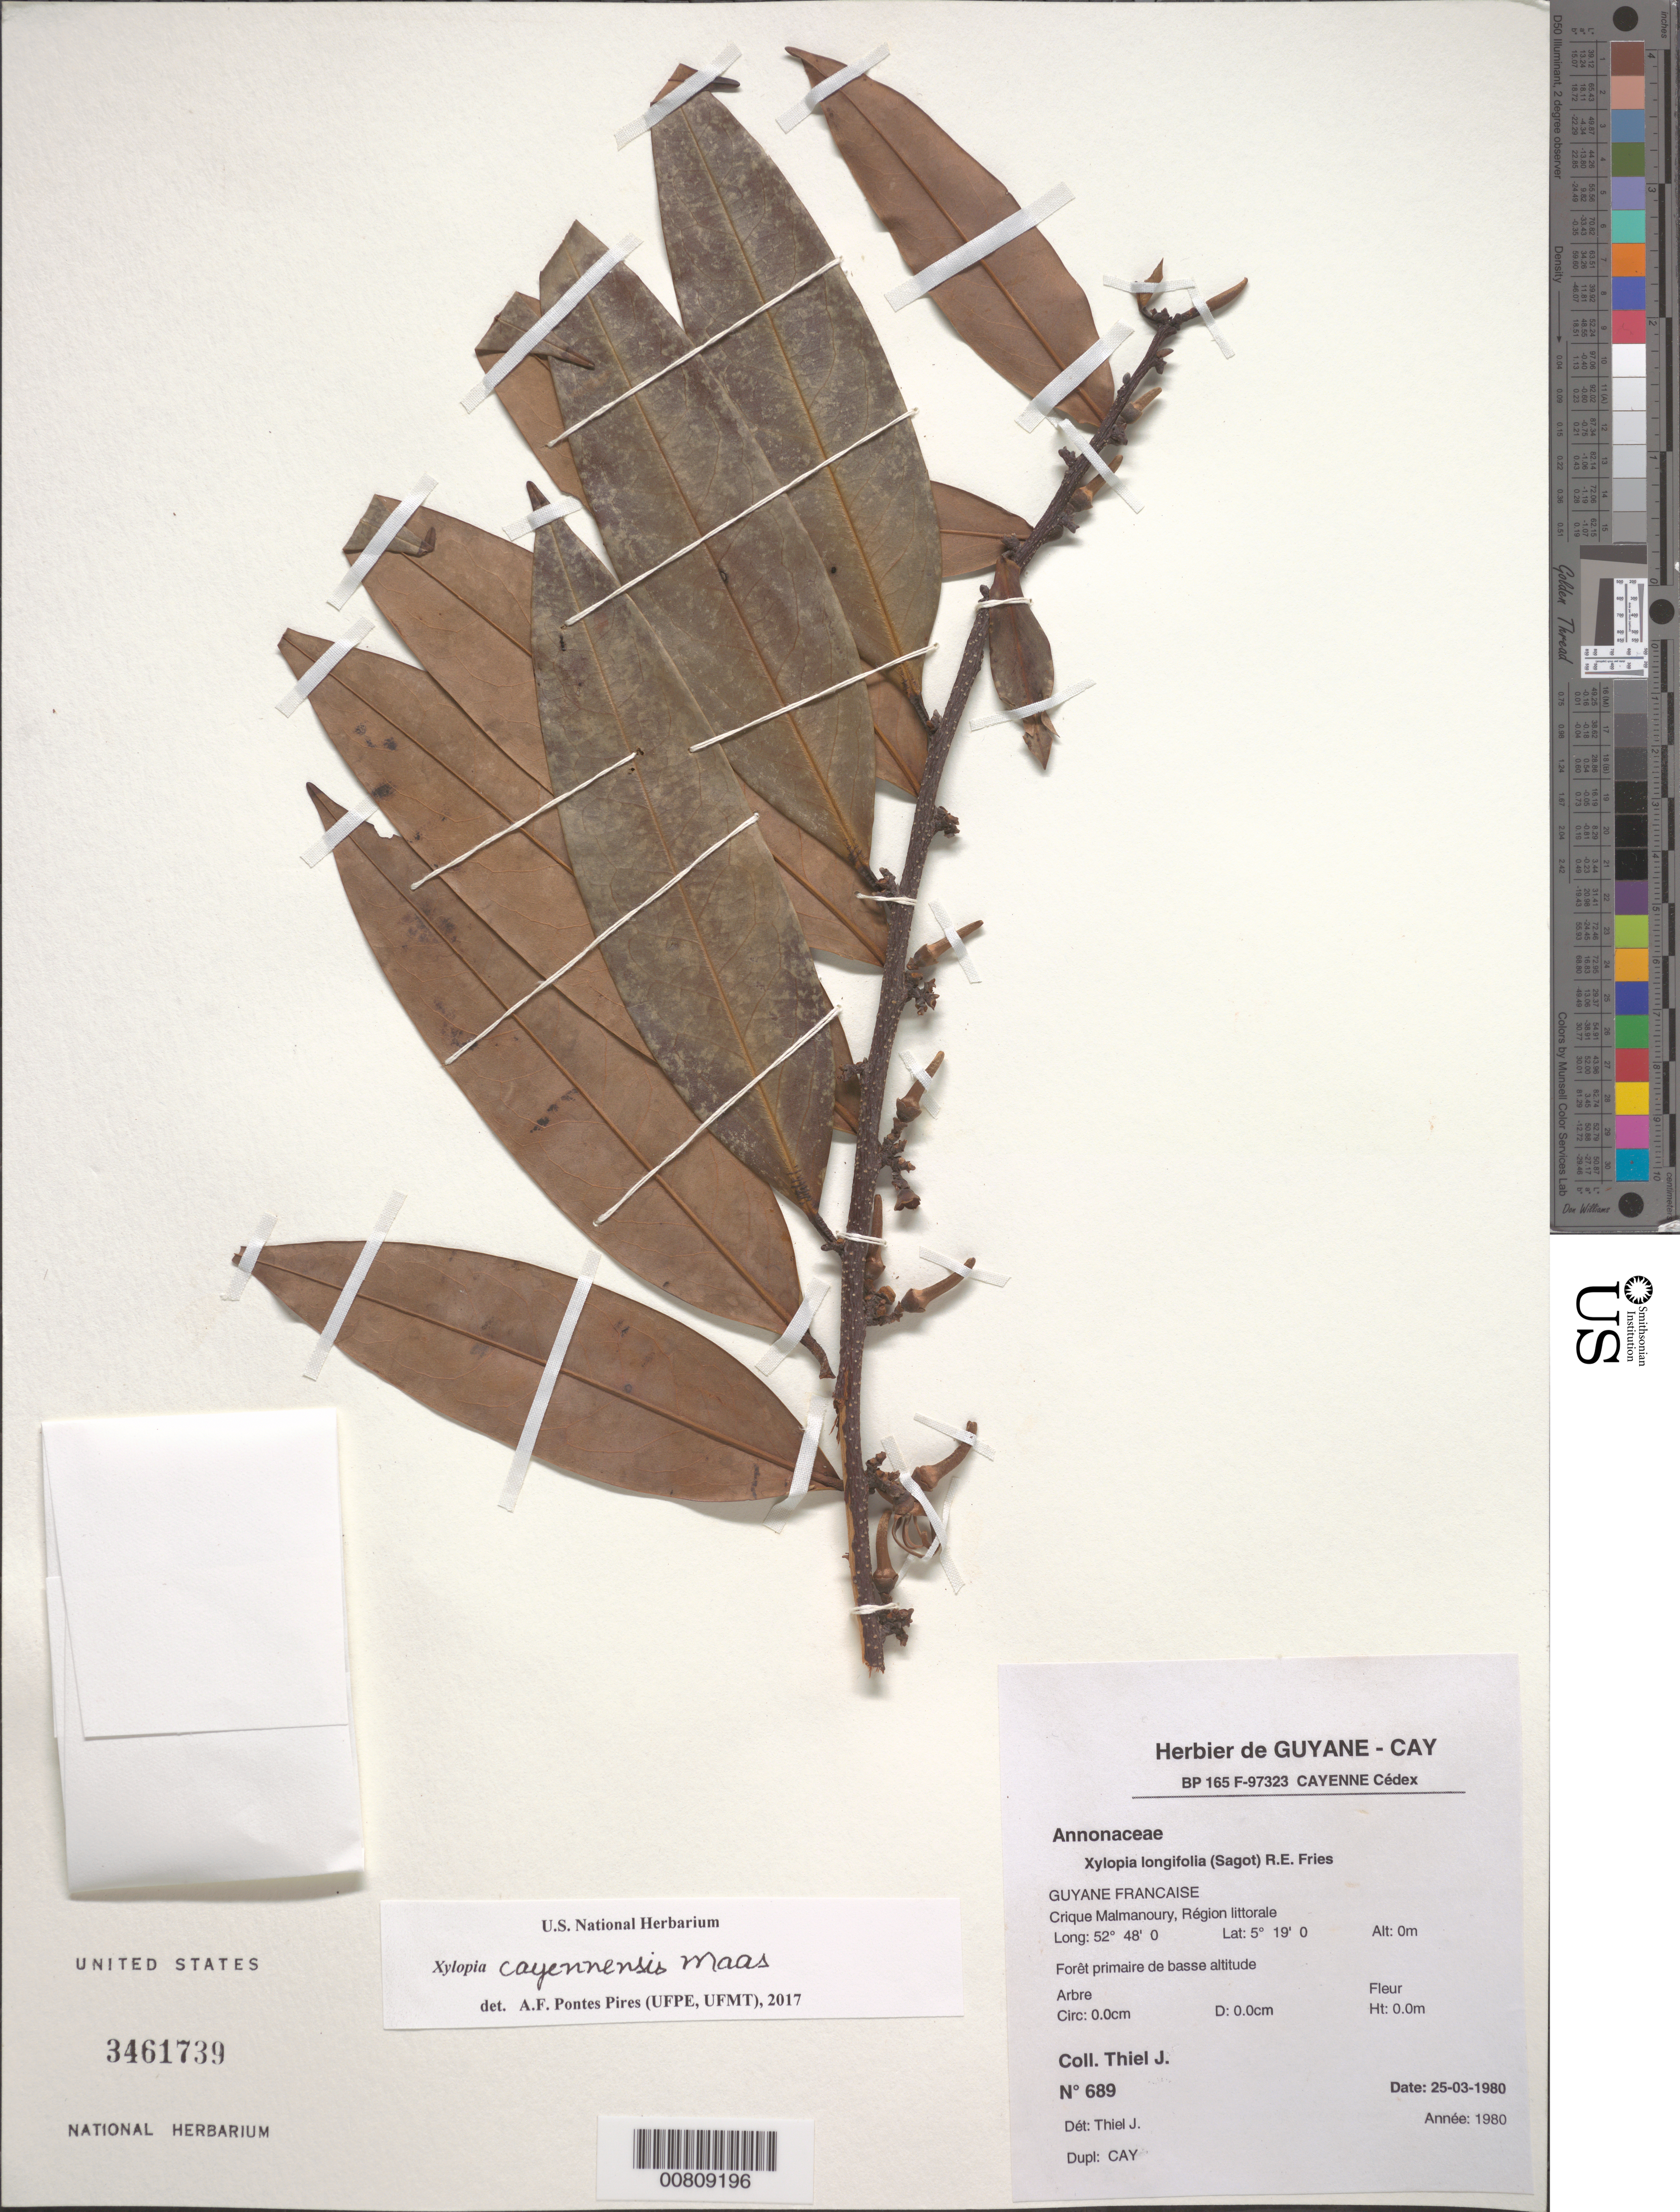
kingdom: Plantae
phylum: Tracheophyta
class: Magnoliopsida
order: Magnoliales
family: Annonaceae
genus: Xylopia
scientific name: Xylopia cayennensis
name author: Maas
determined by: Pontes-Pires, Aline Fernandes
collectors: J. Thiel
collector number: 689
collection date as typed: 25-Mar-80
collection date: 1980-03-25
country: French Guiana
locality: Crique Malmanoury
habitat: Low primary forest, région littorale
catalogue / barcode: US 3461739